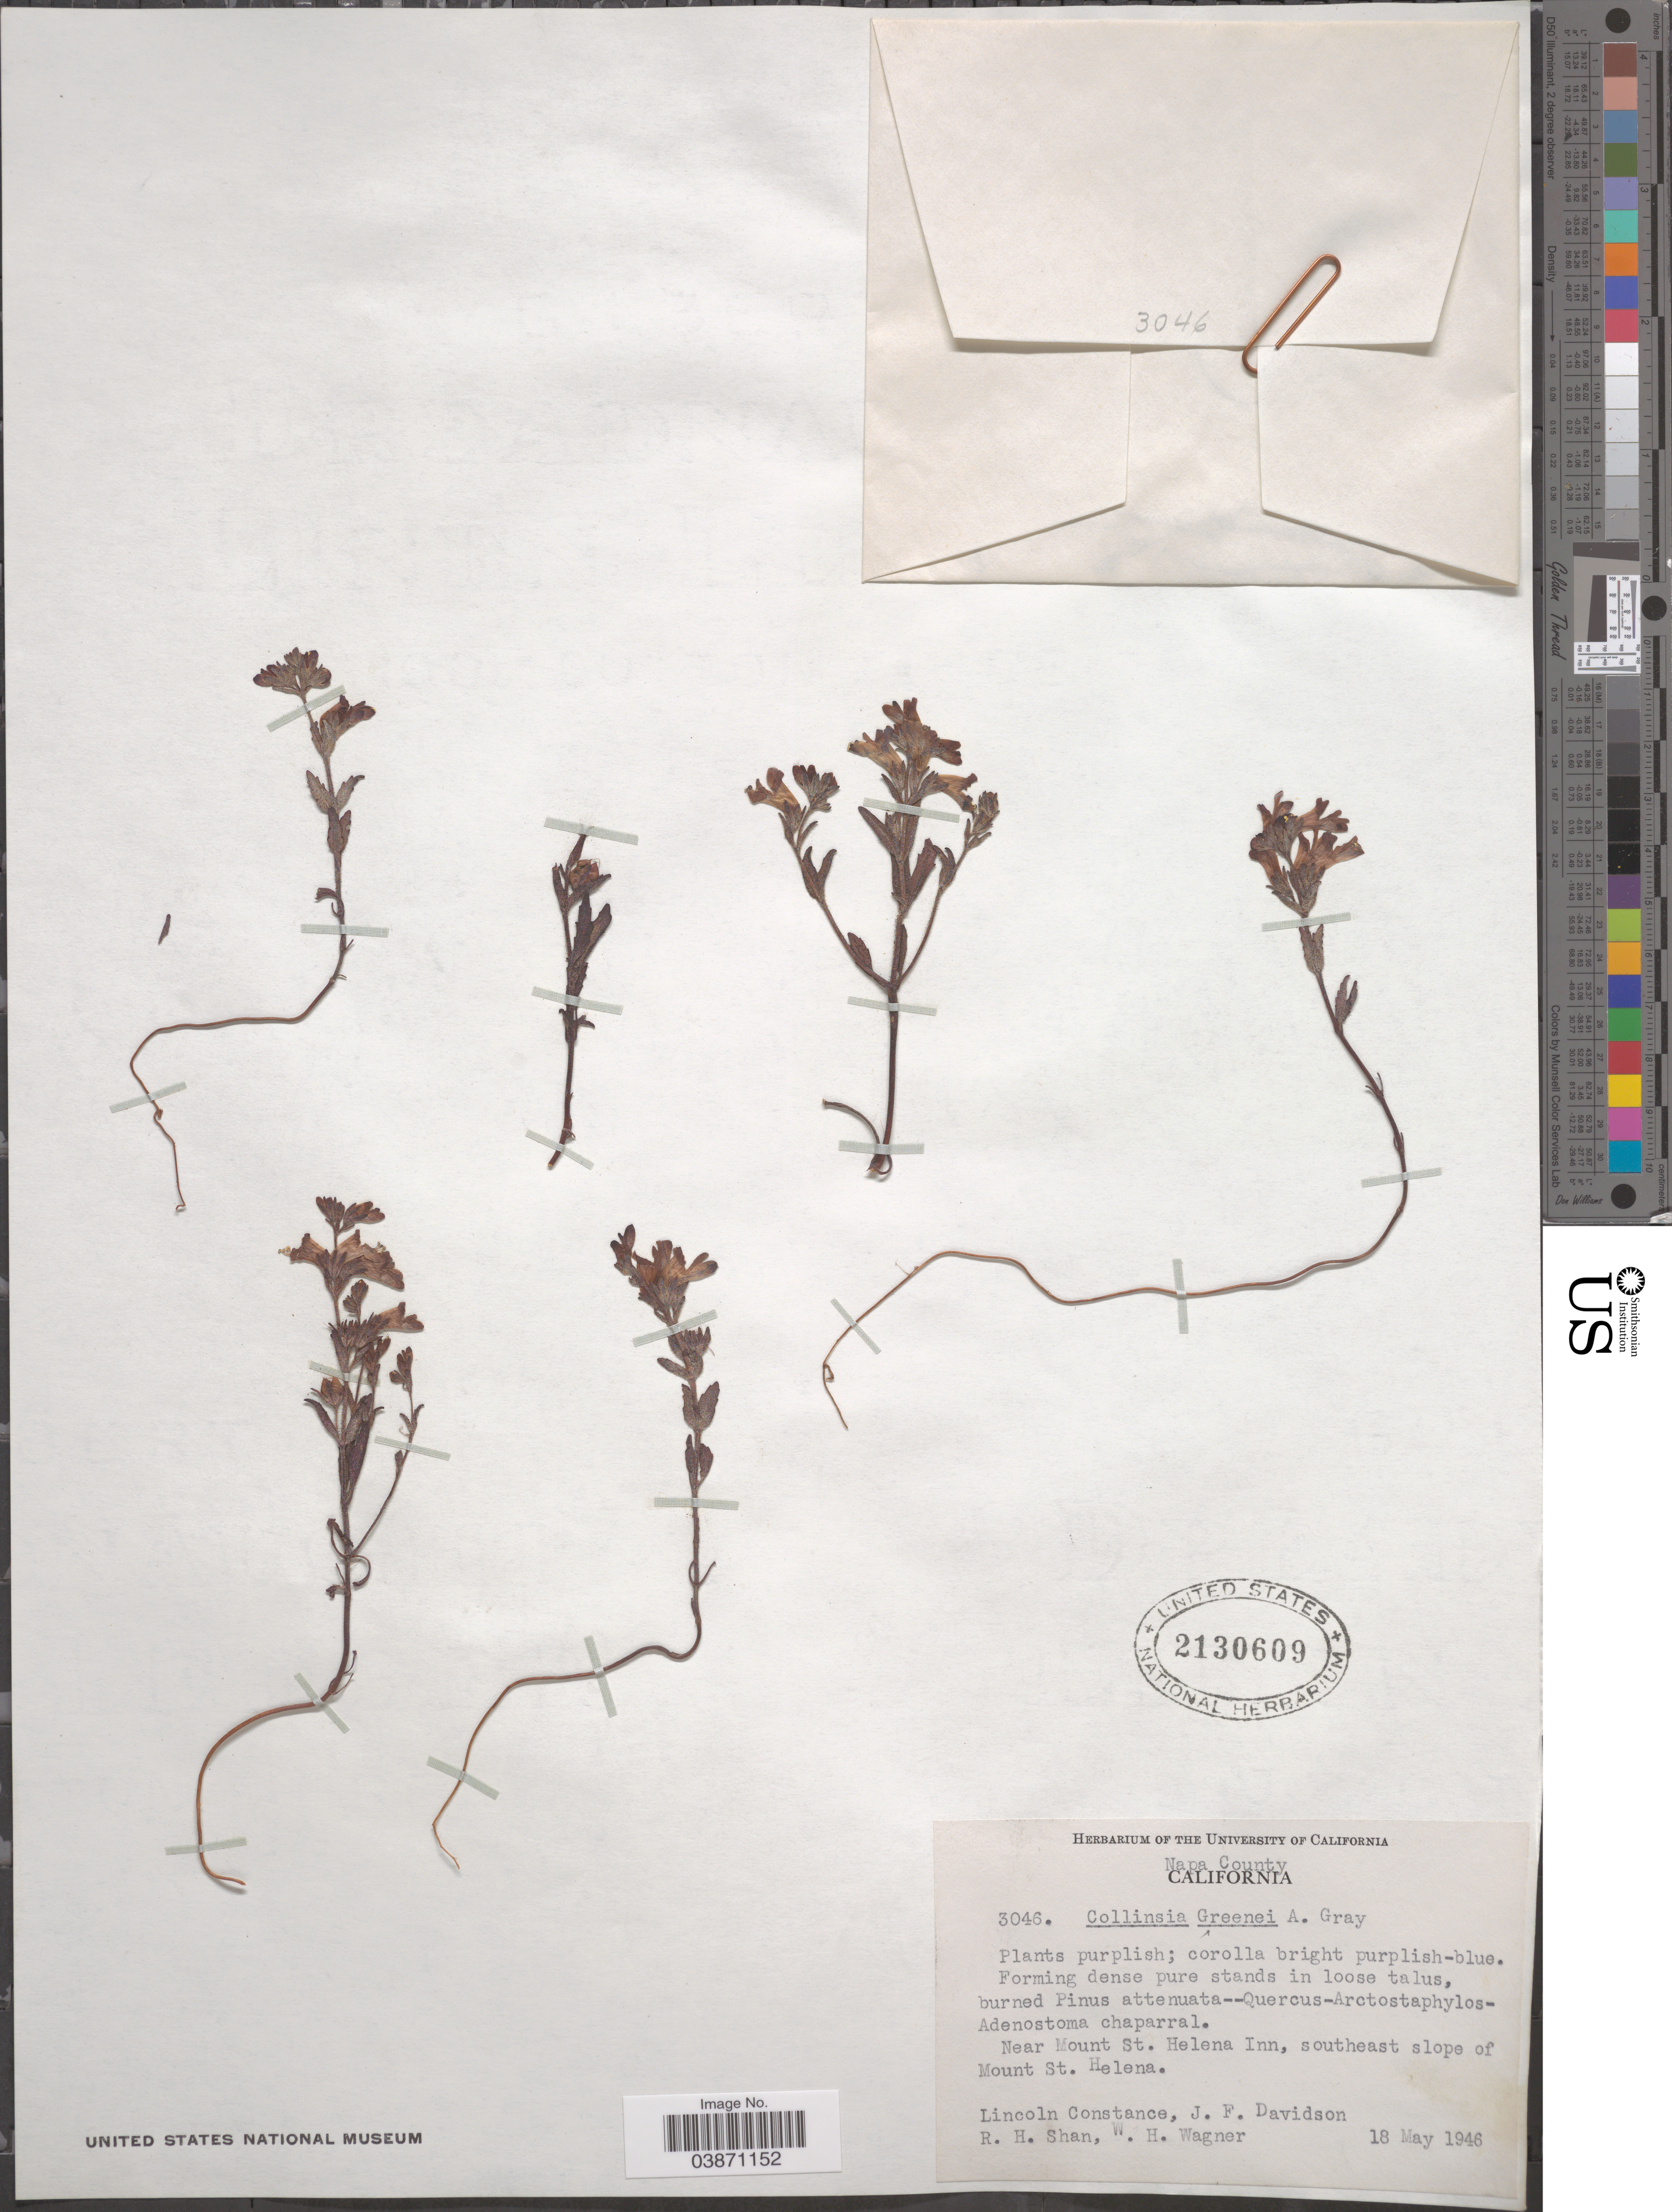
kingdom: Plantae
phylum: Tracheophyta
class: Magnoliopsida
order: Lamiales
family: Plantaginaceae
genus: Collinsia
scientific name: Collinsia greenei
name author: A. Gray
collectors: L. Constance, J. F. Davidson, R. Shan & W. H. Wagner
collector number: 3046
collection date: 1946-05-18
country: United States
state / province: California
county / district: Napa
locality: Napa County. Near Mount St. Helena Inn, southeast slope of Mount St. Helena.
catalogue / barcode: US 2130609